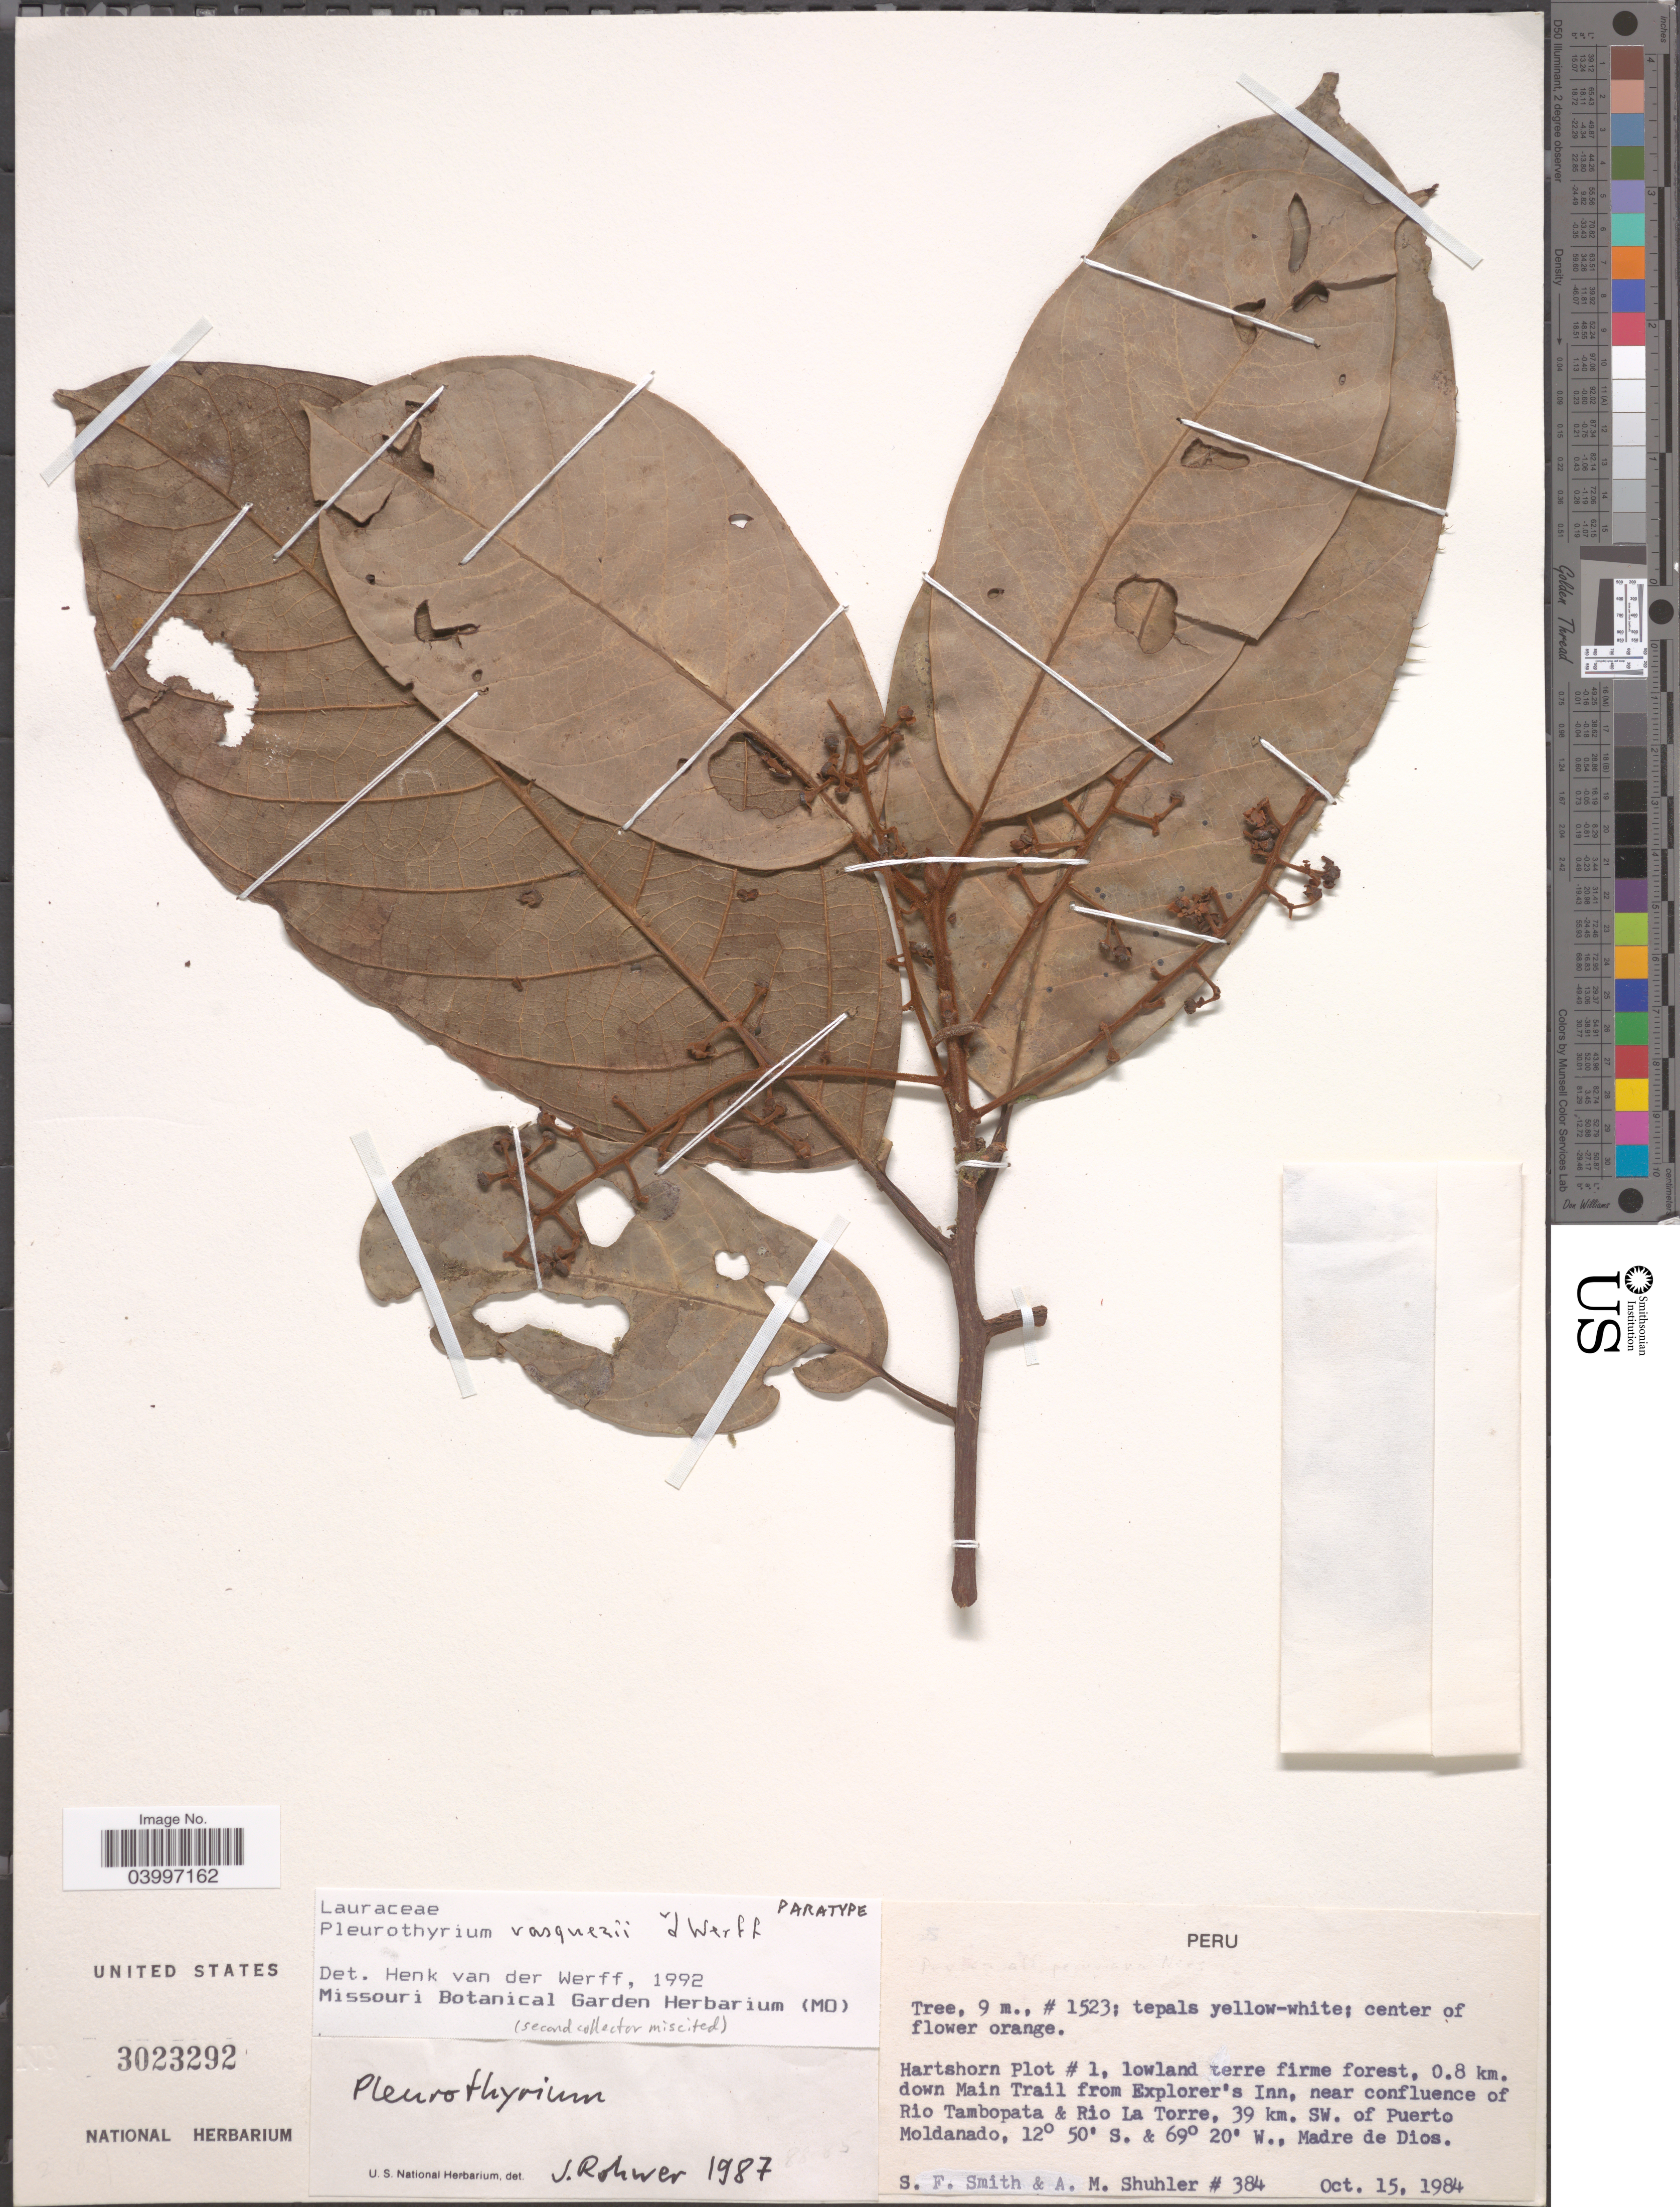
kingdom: Plantae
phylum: Tracheophyta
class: Magnoliopsida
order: Laurales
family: Lauraceae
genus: Pleurothyrium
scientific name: Pleurothyrium vasquezii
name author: van der Werff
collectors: S.F. Smith & A. Shuhler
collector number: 384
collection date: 1984-10-15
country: Peru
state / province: Madre de Dios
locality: Hartshorn Plot # 1, 0.8 km. down Main Trail from Explorer's Inn, near confluence of Rio Tambopata & Rio La Torre, 39 km. SW. of Puerto Moldanado.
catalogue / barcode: US 3023292